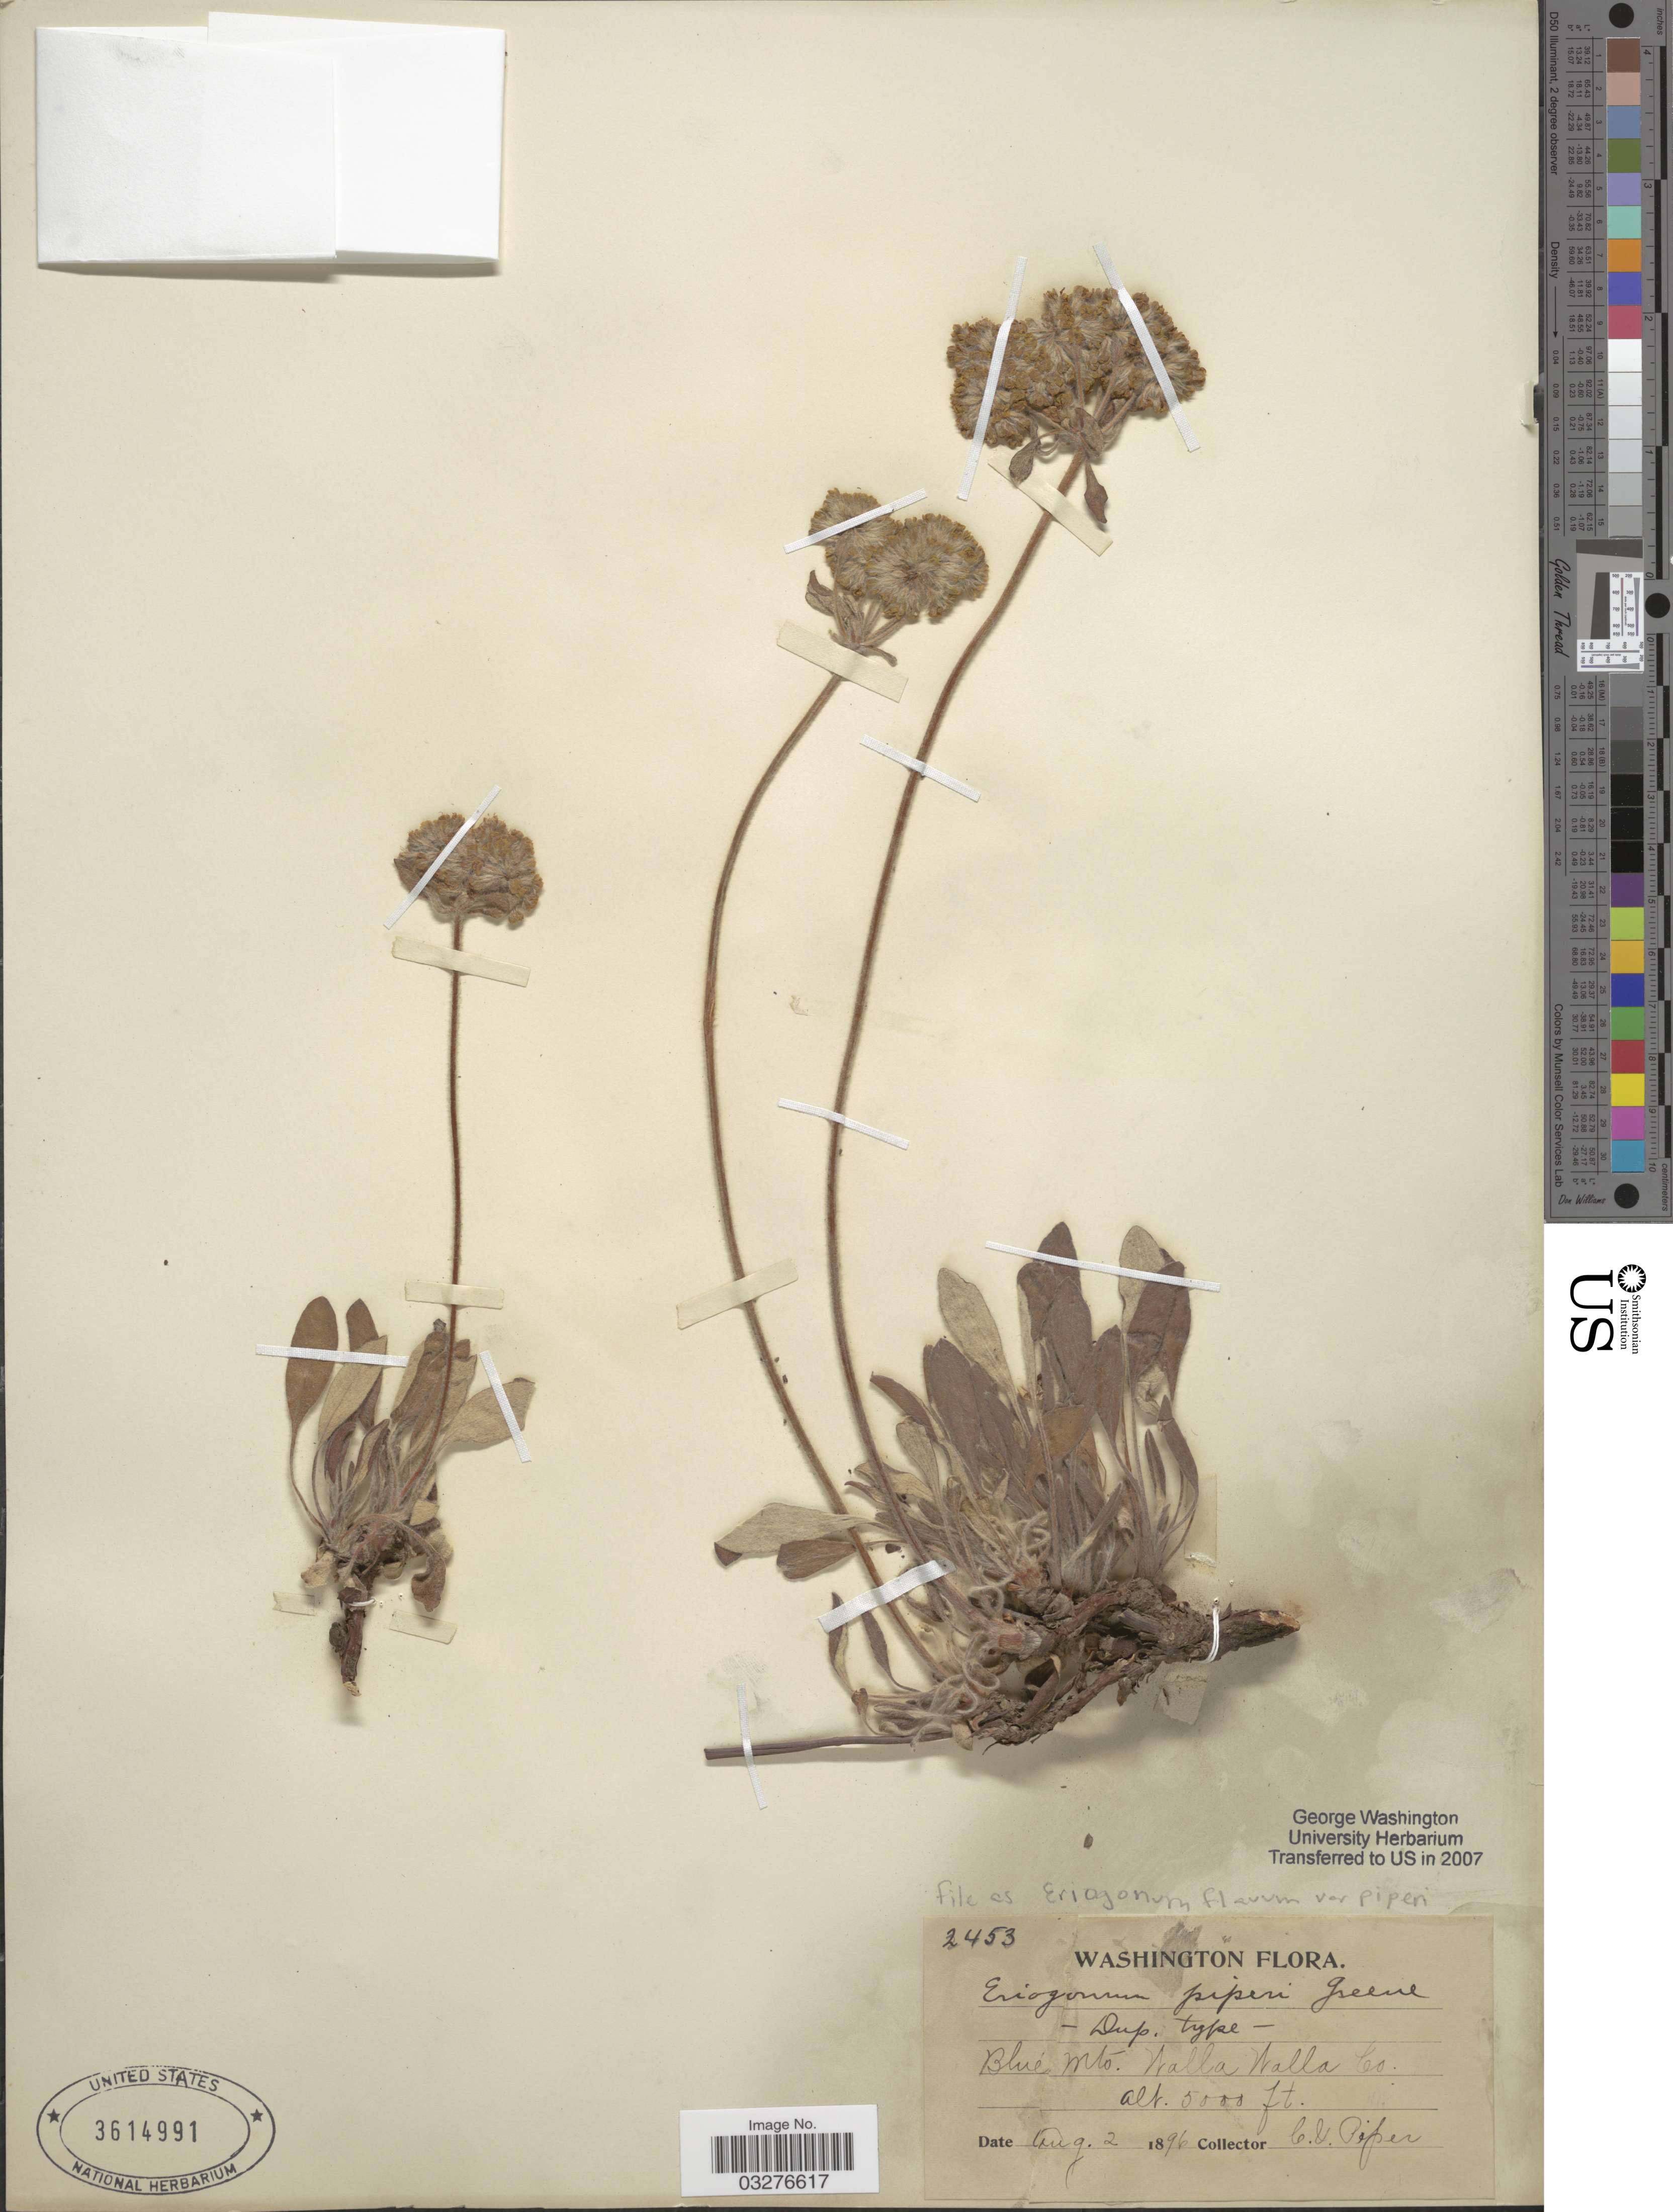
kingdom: Plantae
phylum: Tracheophyta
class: Magnoliopsida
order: Caryophyllales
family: Polygonaceae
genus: Eriogonum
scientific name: Eriogonum flavum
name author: Nutt. ex Benth.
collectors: C. V. Piper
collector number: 2453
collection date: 1896-08-02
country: United States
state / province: Washington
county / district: Walla Walla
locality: Blue Mts., Walla Walla Co.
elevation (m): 1524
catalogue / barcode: US 3614991